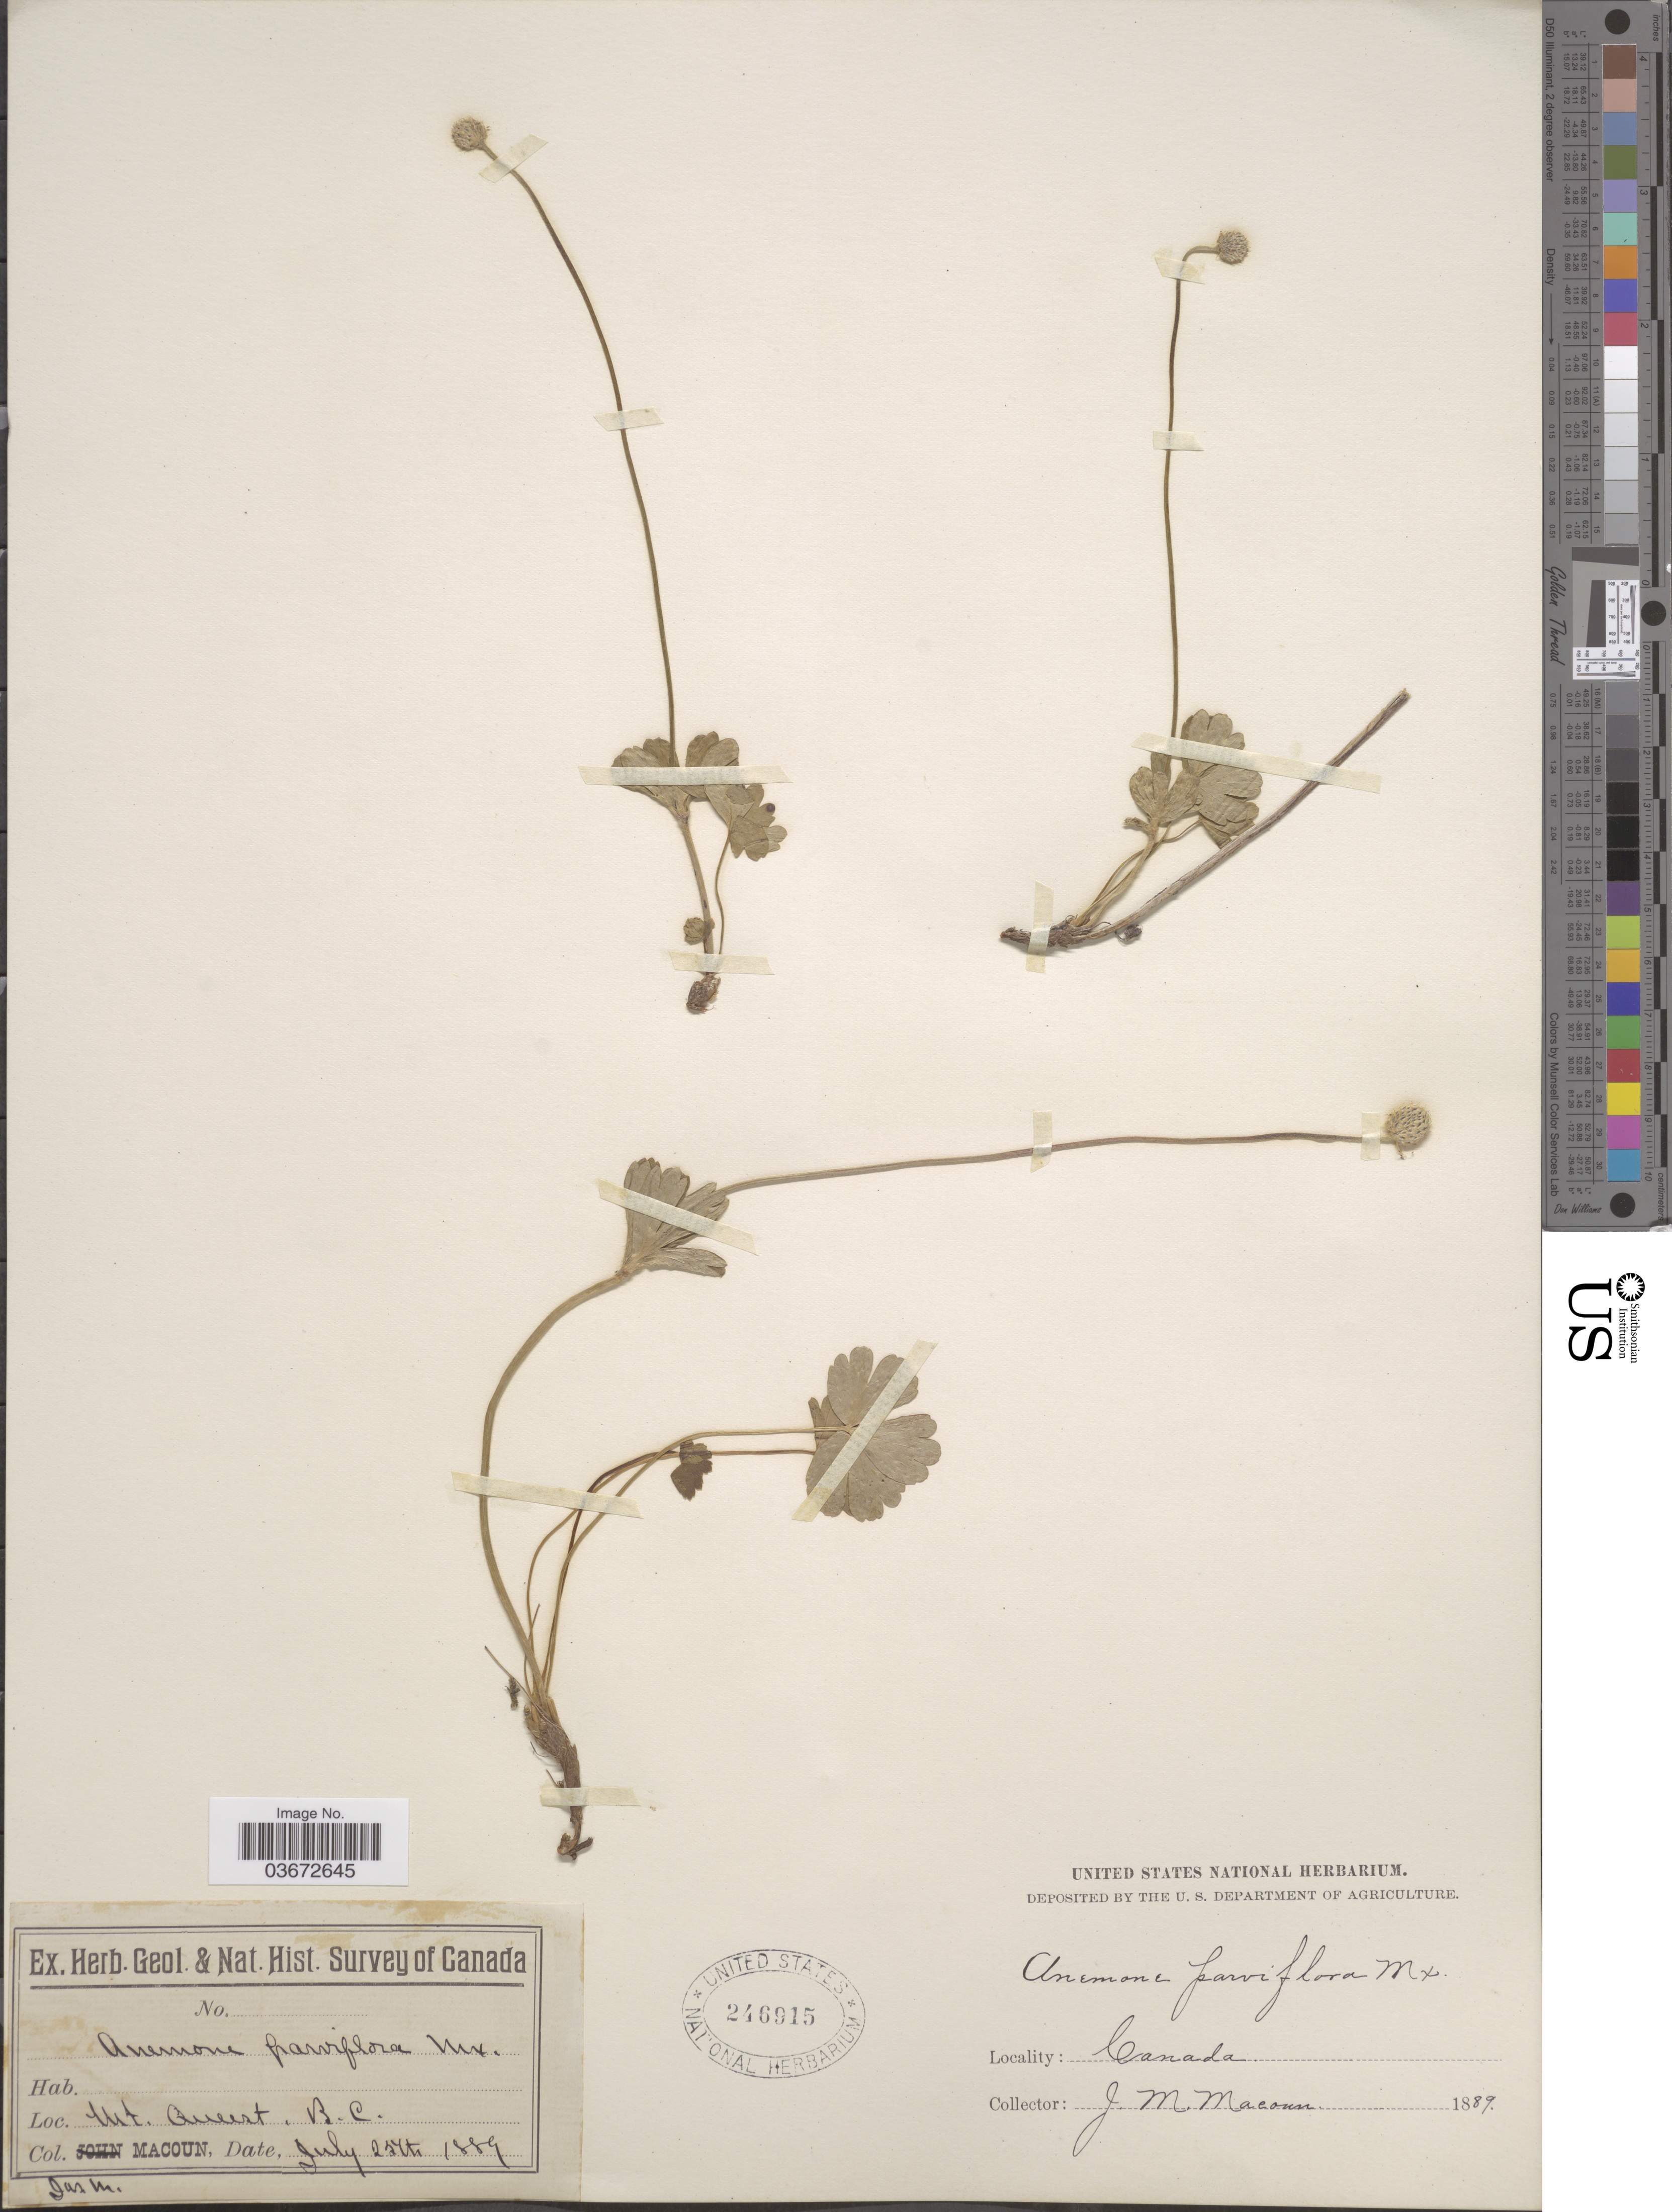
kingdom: Plantae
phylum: Tracheophyta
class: Magnoliopsida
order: Ranunculales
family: Ranunculaceae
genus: Anemone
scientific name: Anemone parviflora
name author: Michx.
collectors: J. M. Macoun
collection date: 1889-07-25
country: Canada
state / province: British Columbia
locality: Mt. Queest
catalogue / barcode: US 246915